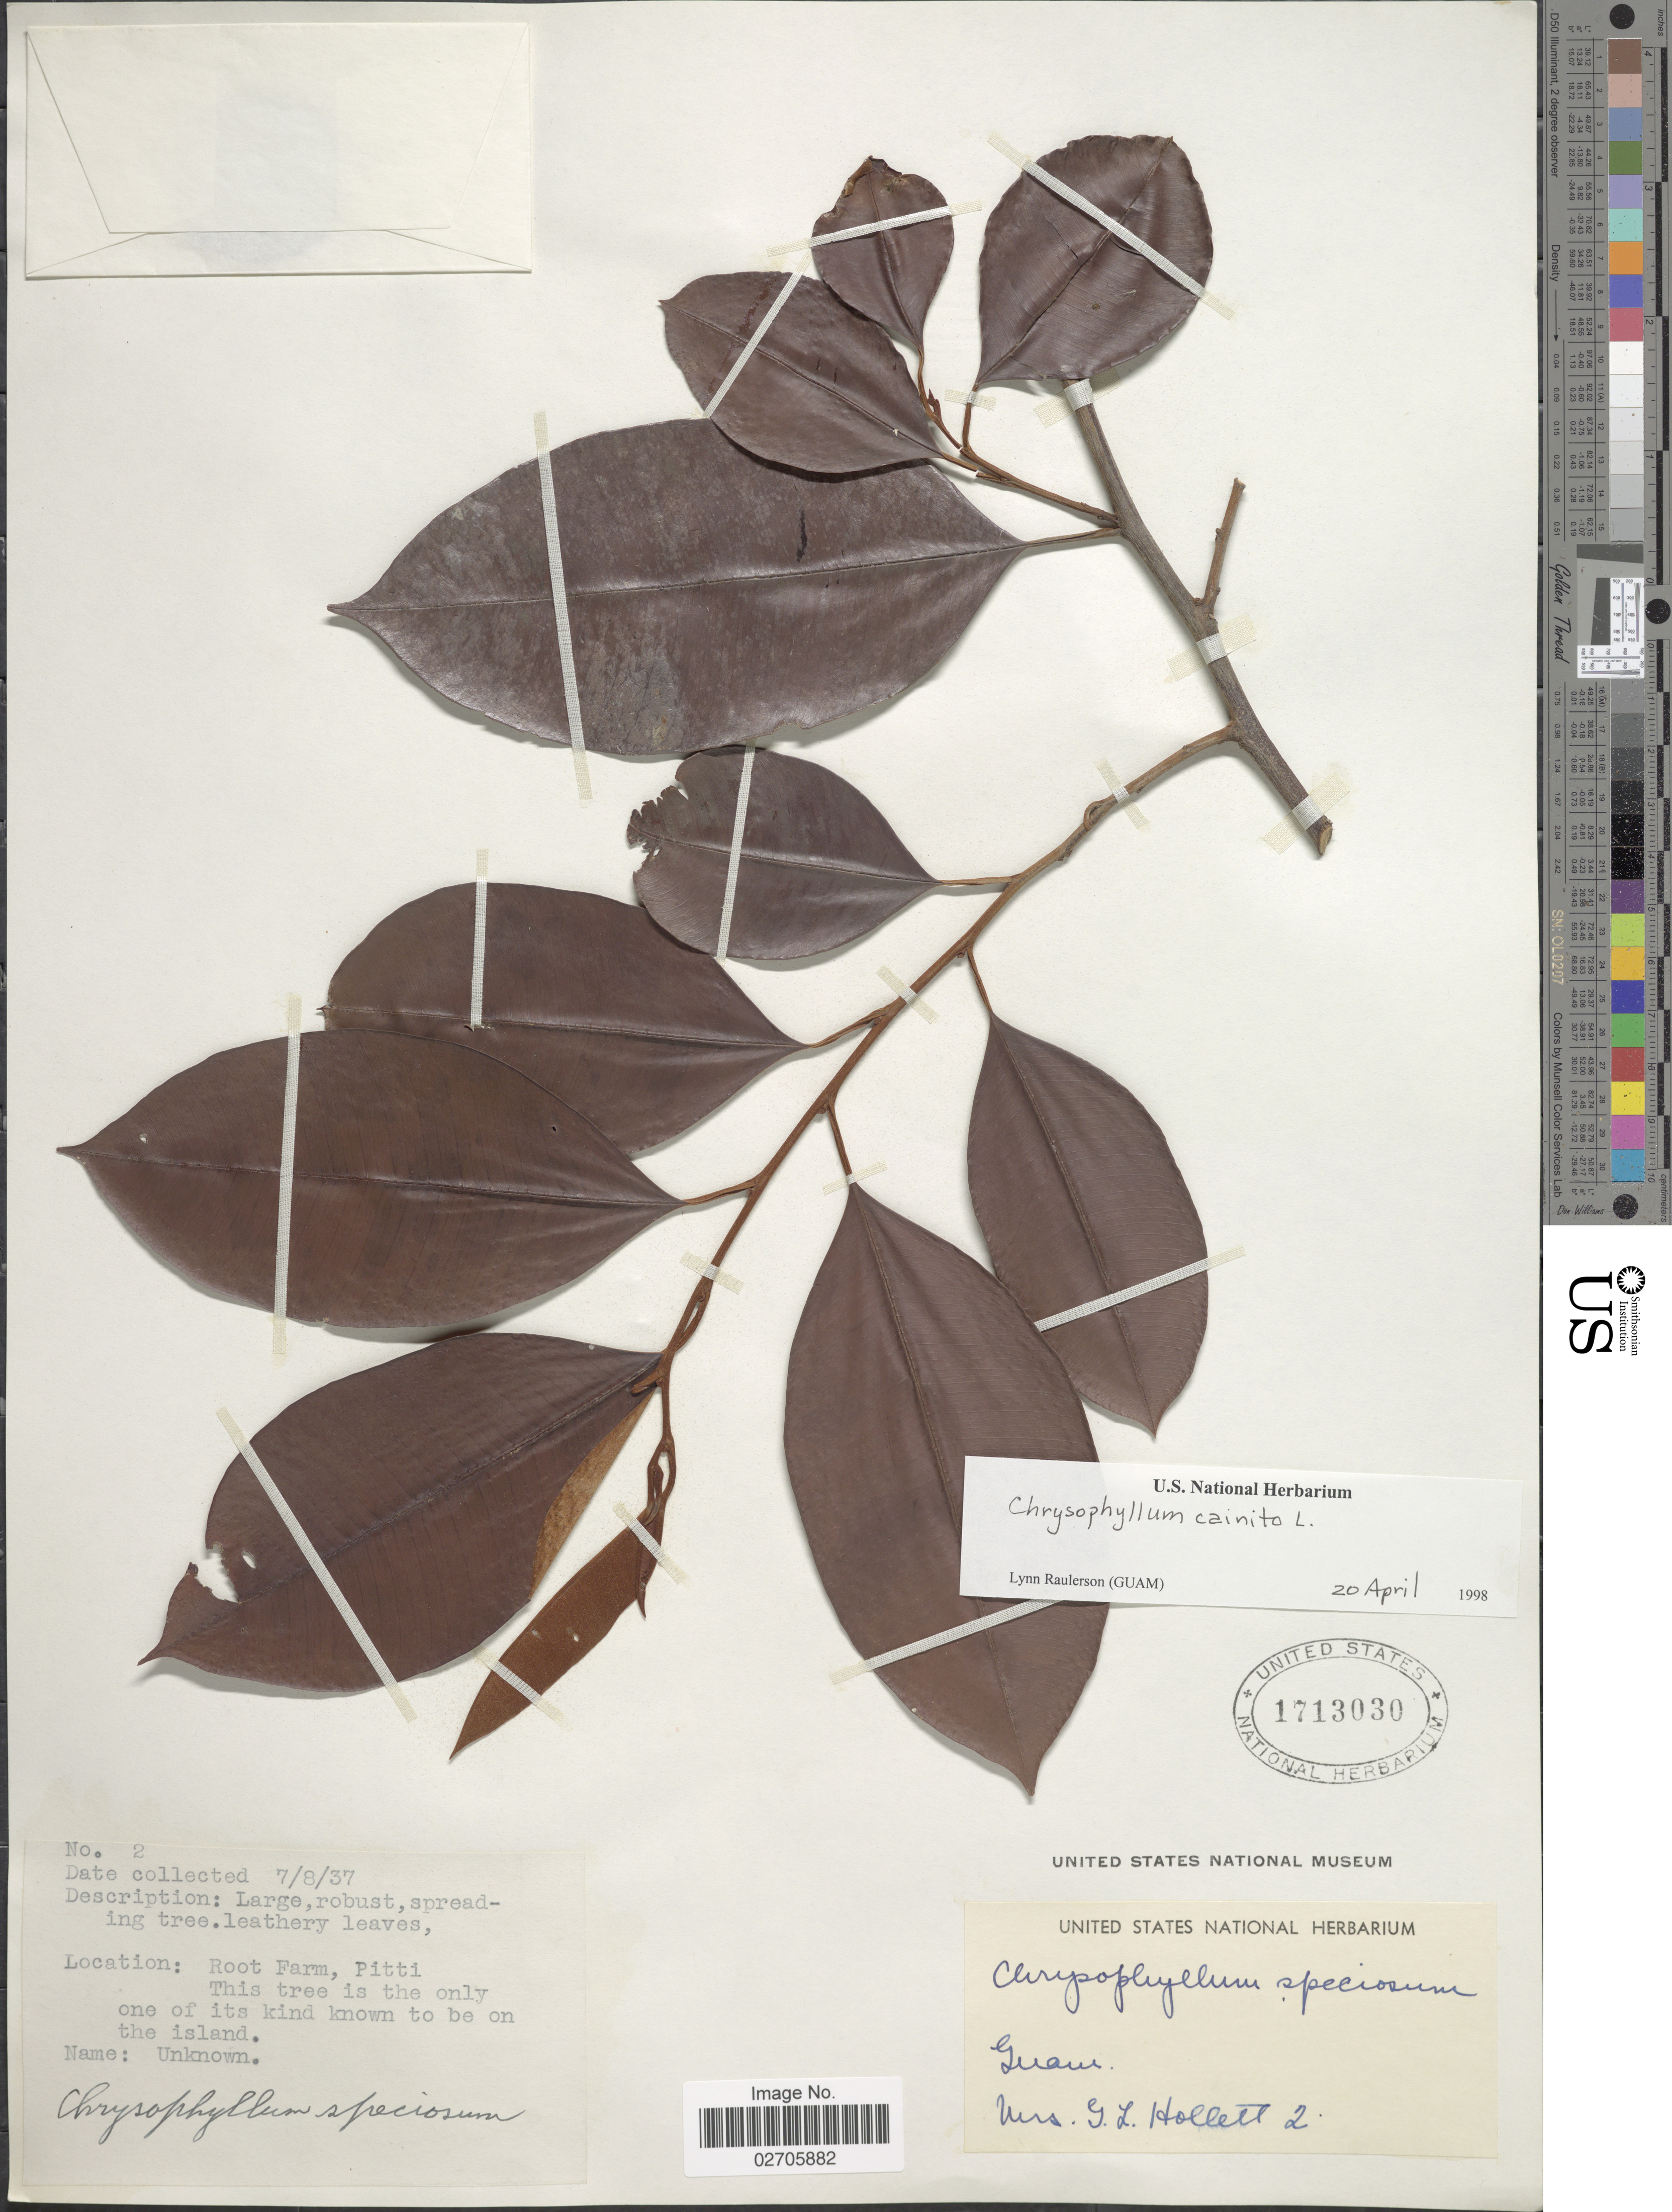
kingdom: Plantae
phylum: Tracheophyta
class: Magnoliopsida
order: Ericales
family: Sapotaceae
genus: Chrysophyllum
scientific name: Chrysophyllum cainito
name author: L.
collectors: G. Hollett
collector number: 2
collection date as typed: Transcribed d/m/y: 7/8/37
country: Guam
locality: Root Farn, Pitti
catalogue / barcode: US 1713030